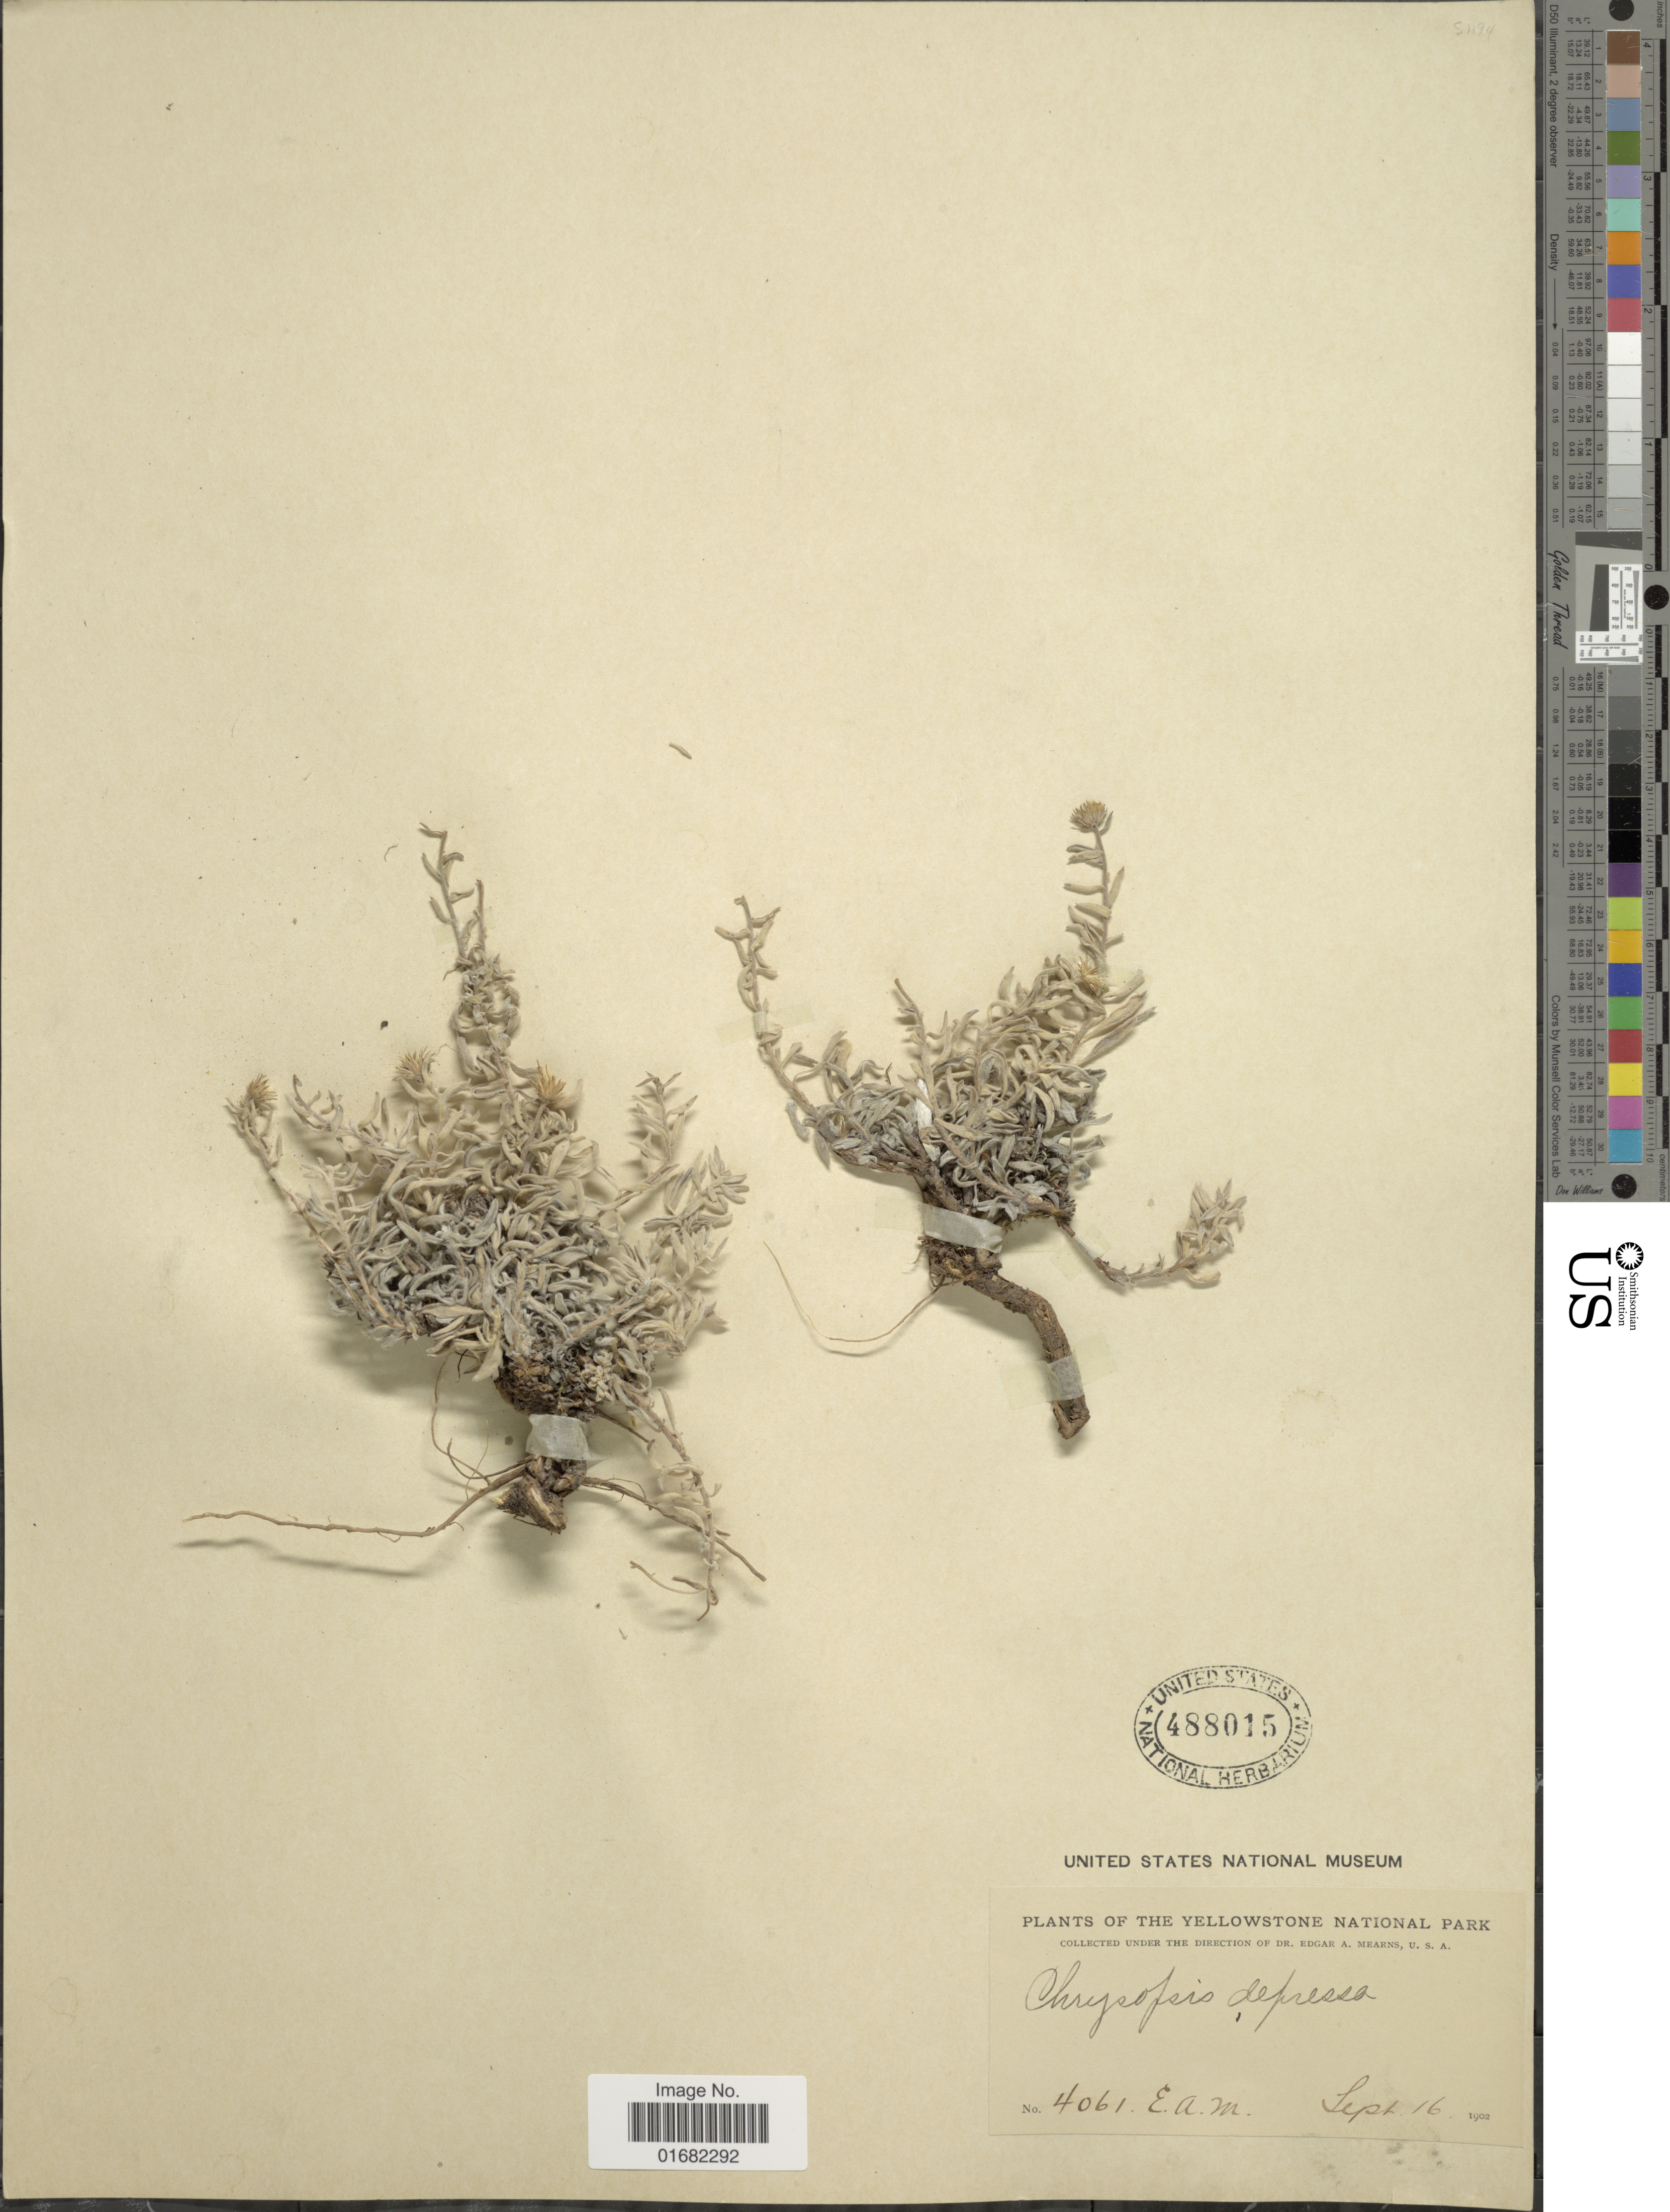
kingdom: Plantae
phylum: Tracheophyta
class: Magnoliopsida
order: Asterales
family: Asteraceae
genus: Heterotheca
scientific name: Heterotheca depressa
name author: (Rydb. ex Rydb.) Dorn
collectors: E. A. Mearns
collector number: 4061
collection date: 1902-09-16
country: United States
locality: Yellowstone National Park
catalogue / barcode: US 488015